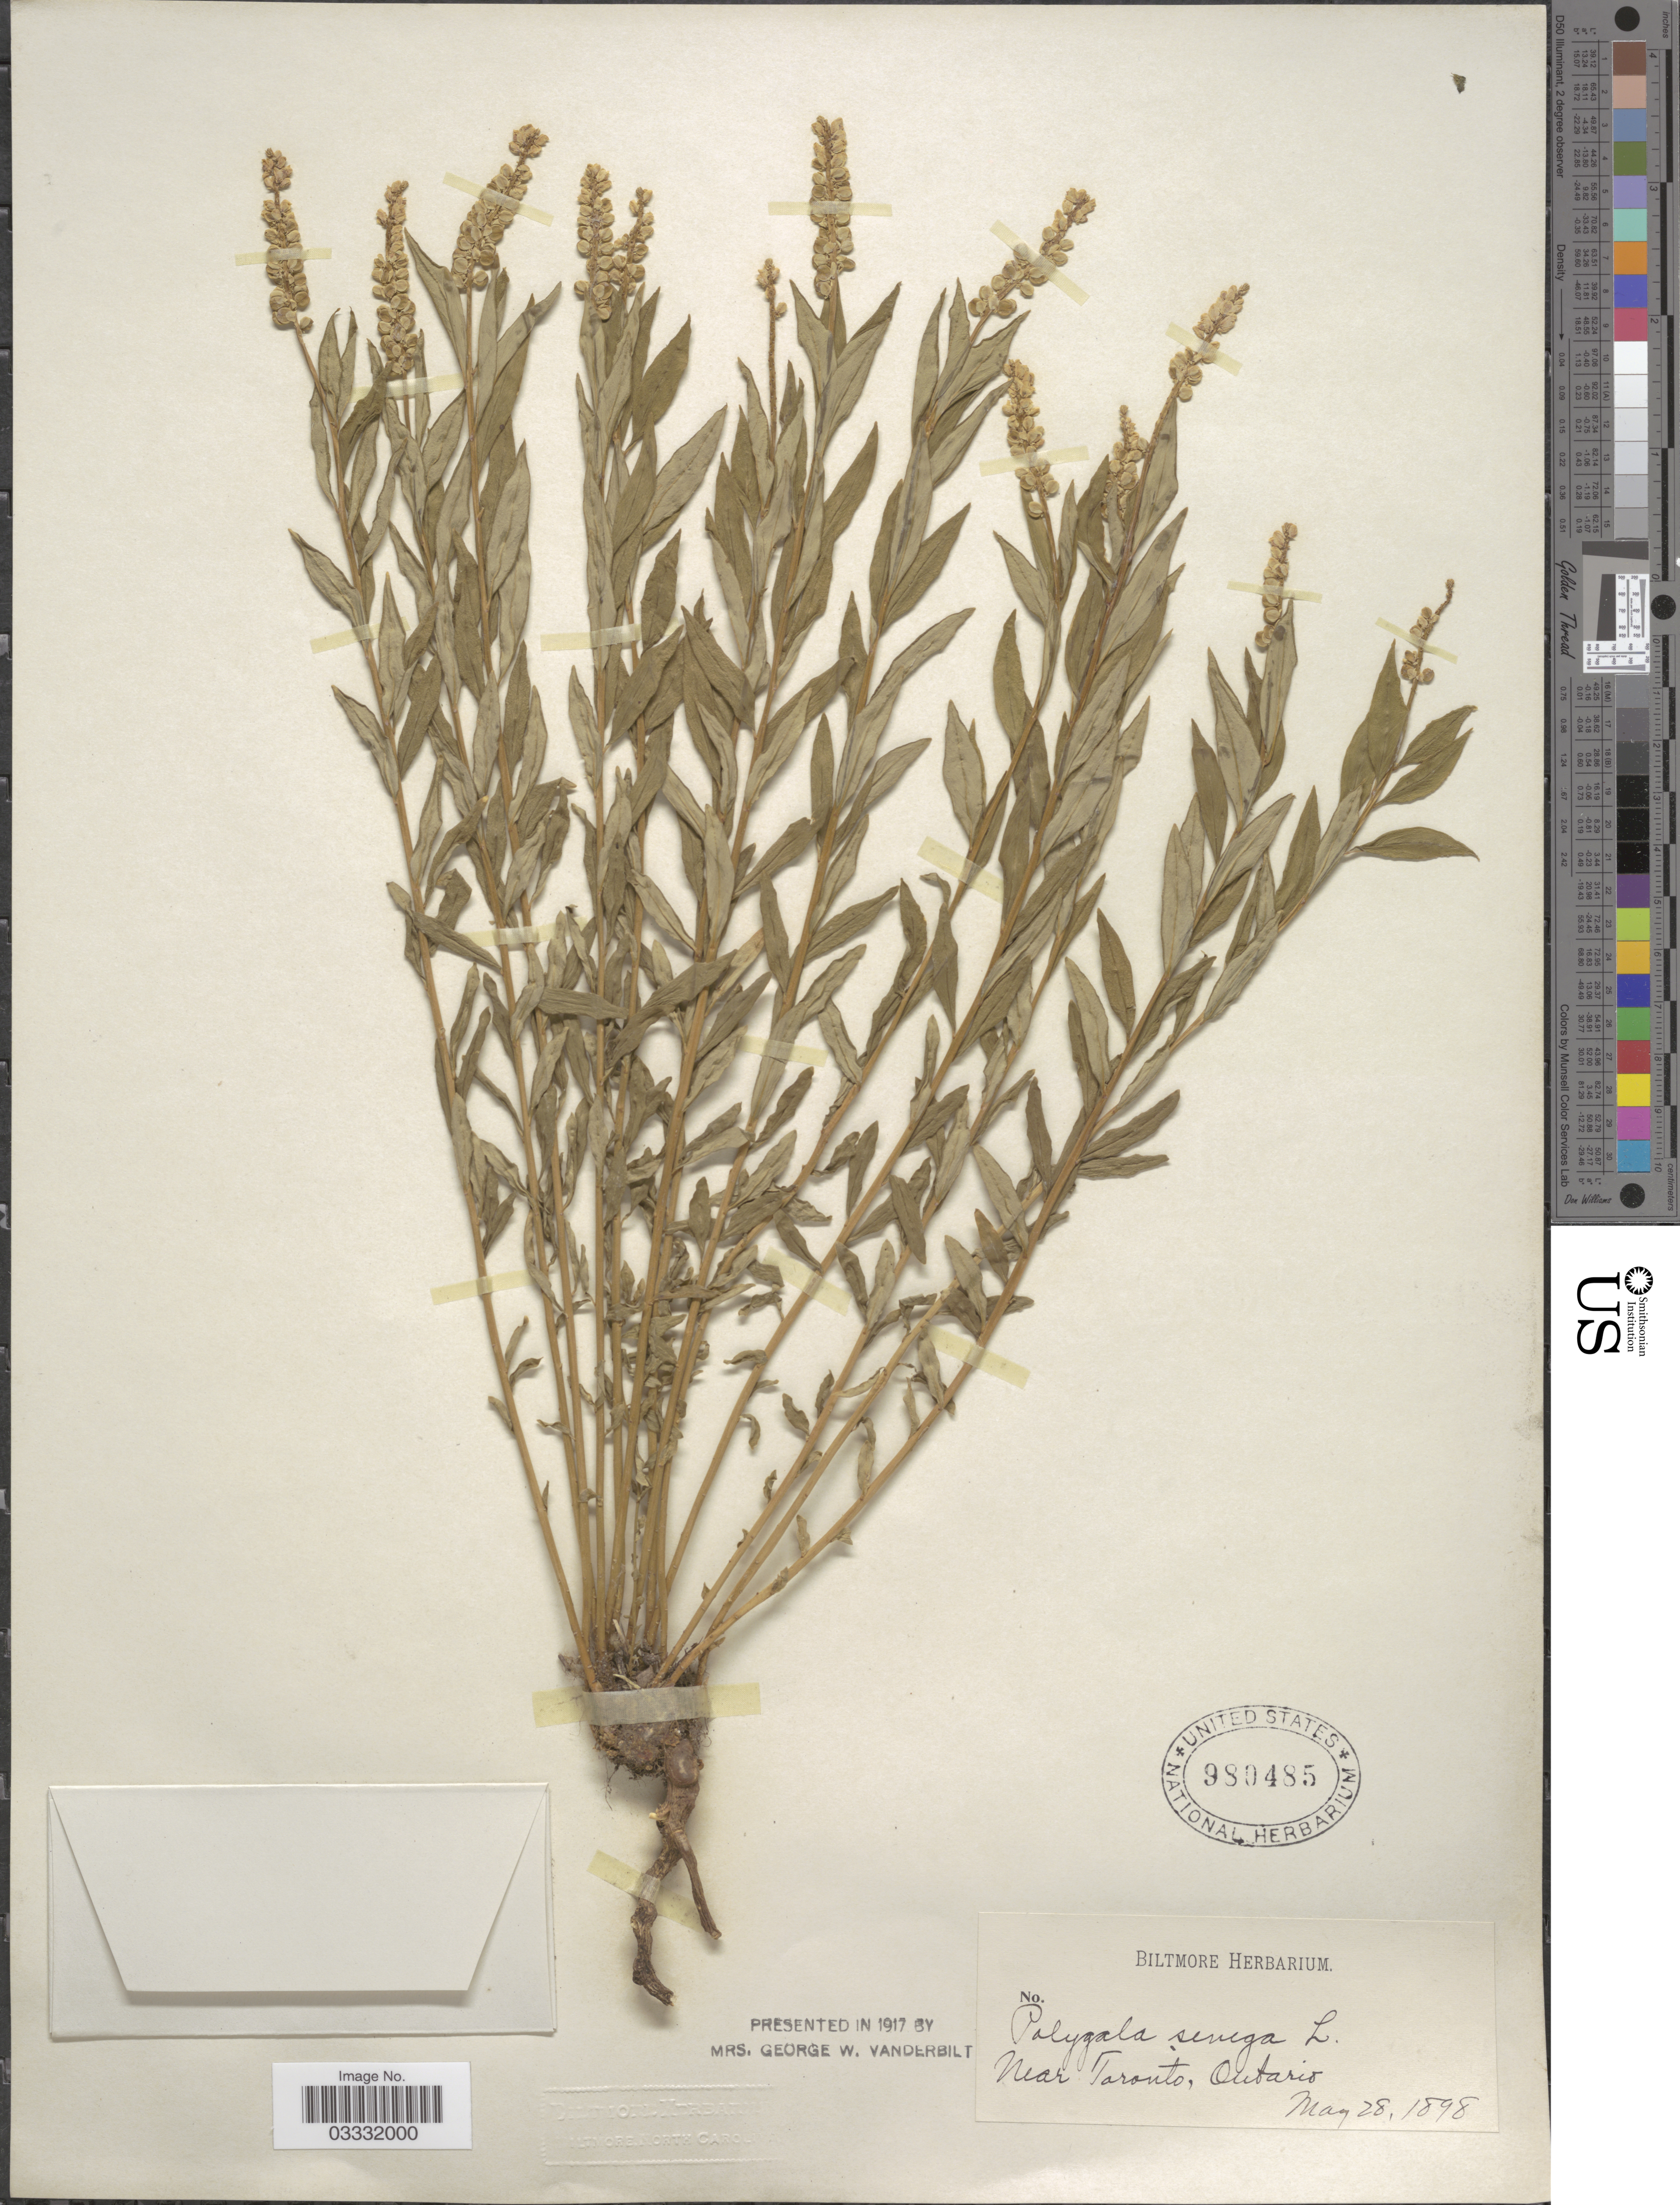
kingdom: Plantae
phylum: Tracheophyta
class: Magnoliopsida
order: Fabales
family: Polygalaceae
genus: Polygala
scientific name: Polygala senega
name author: L.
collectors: ex herb. Biltmore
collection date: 1898-05-28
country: Canada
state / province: Ontario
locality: Near Toronto.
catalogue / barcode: US 980485